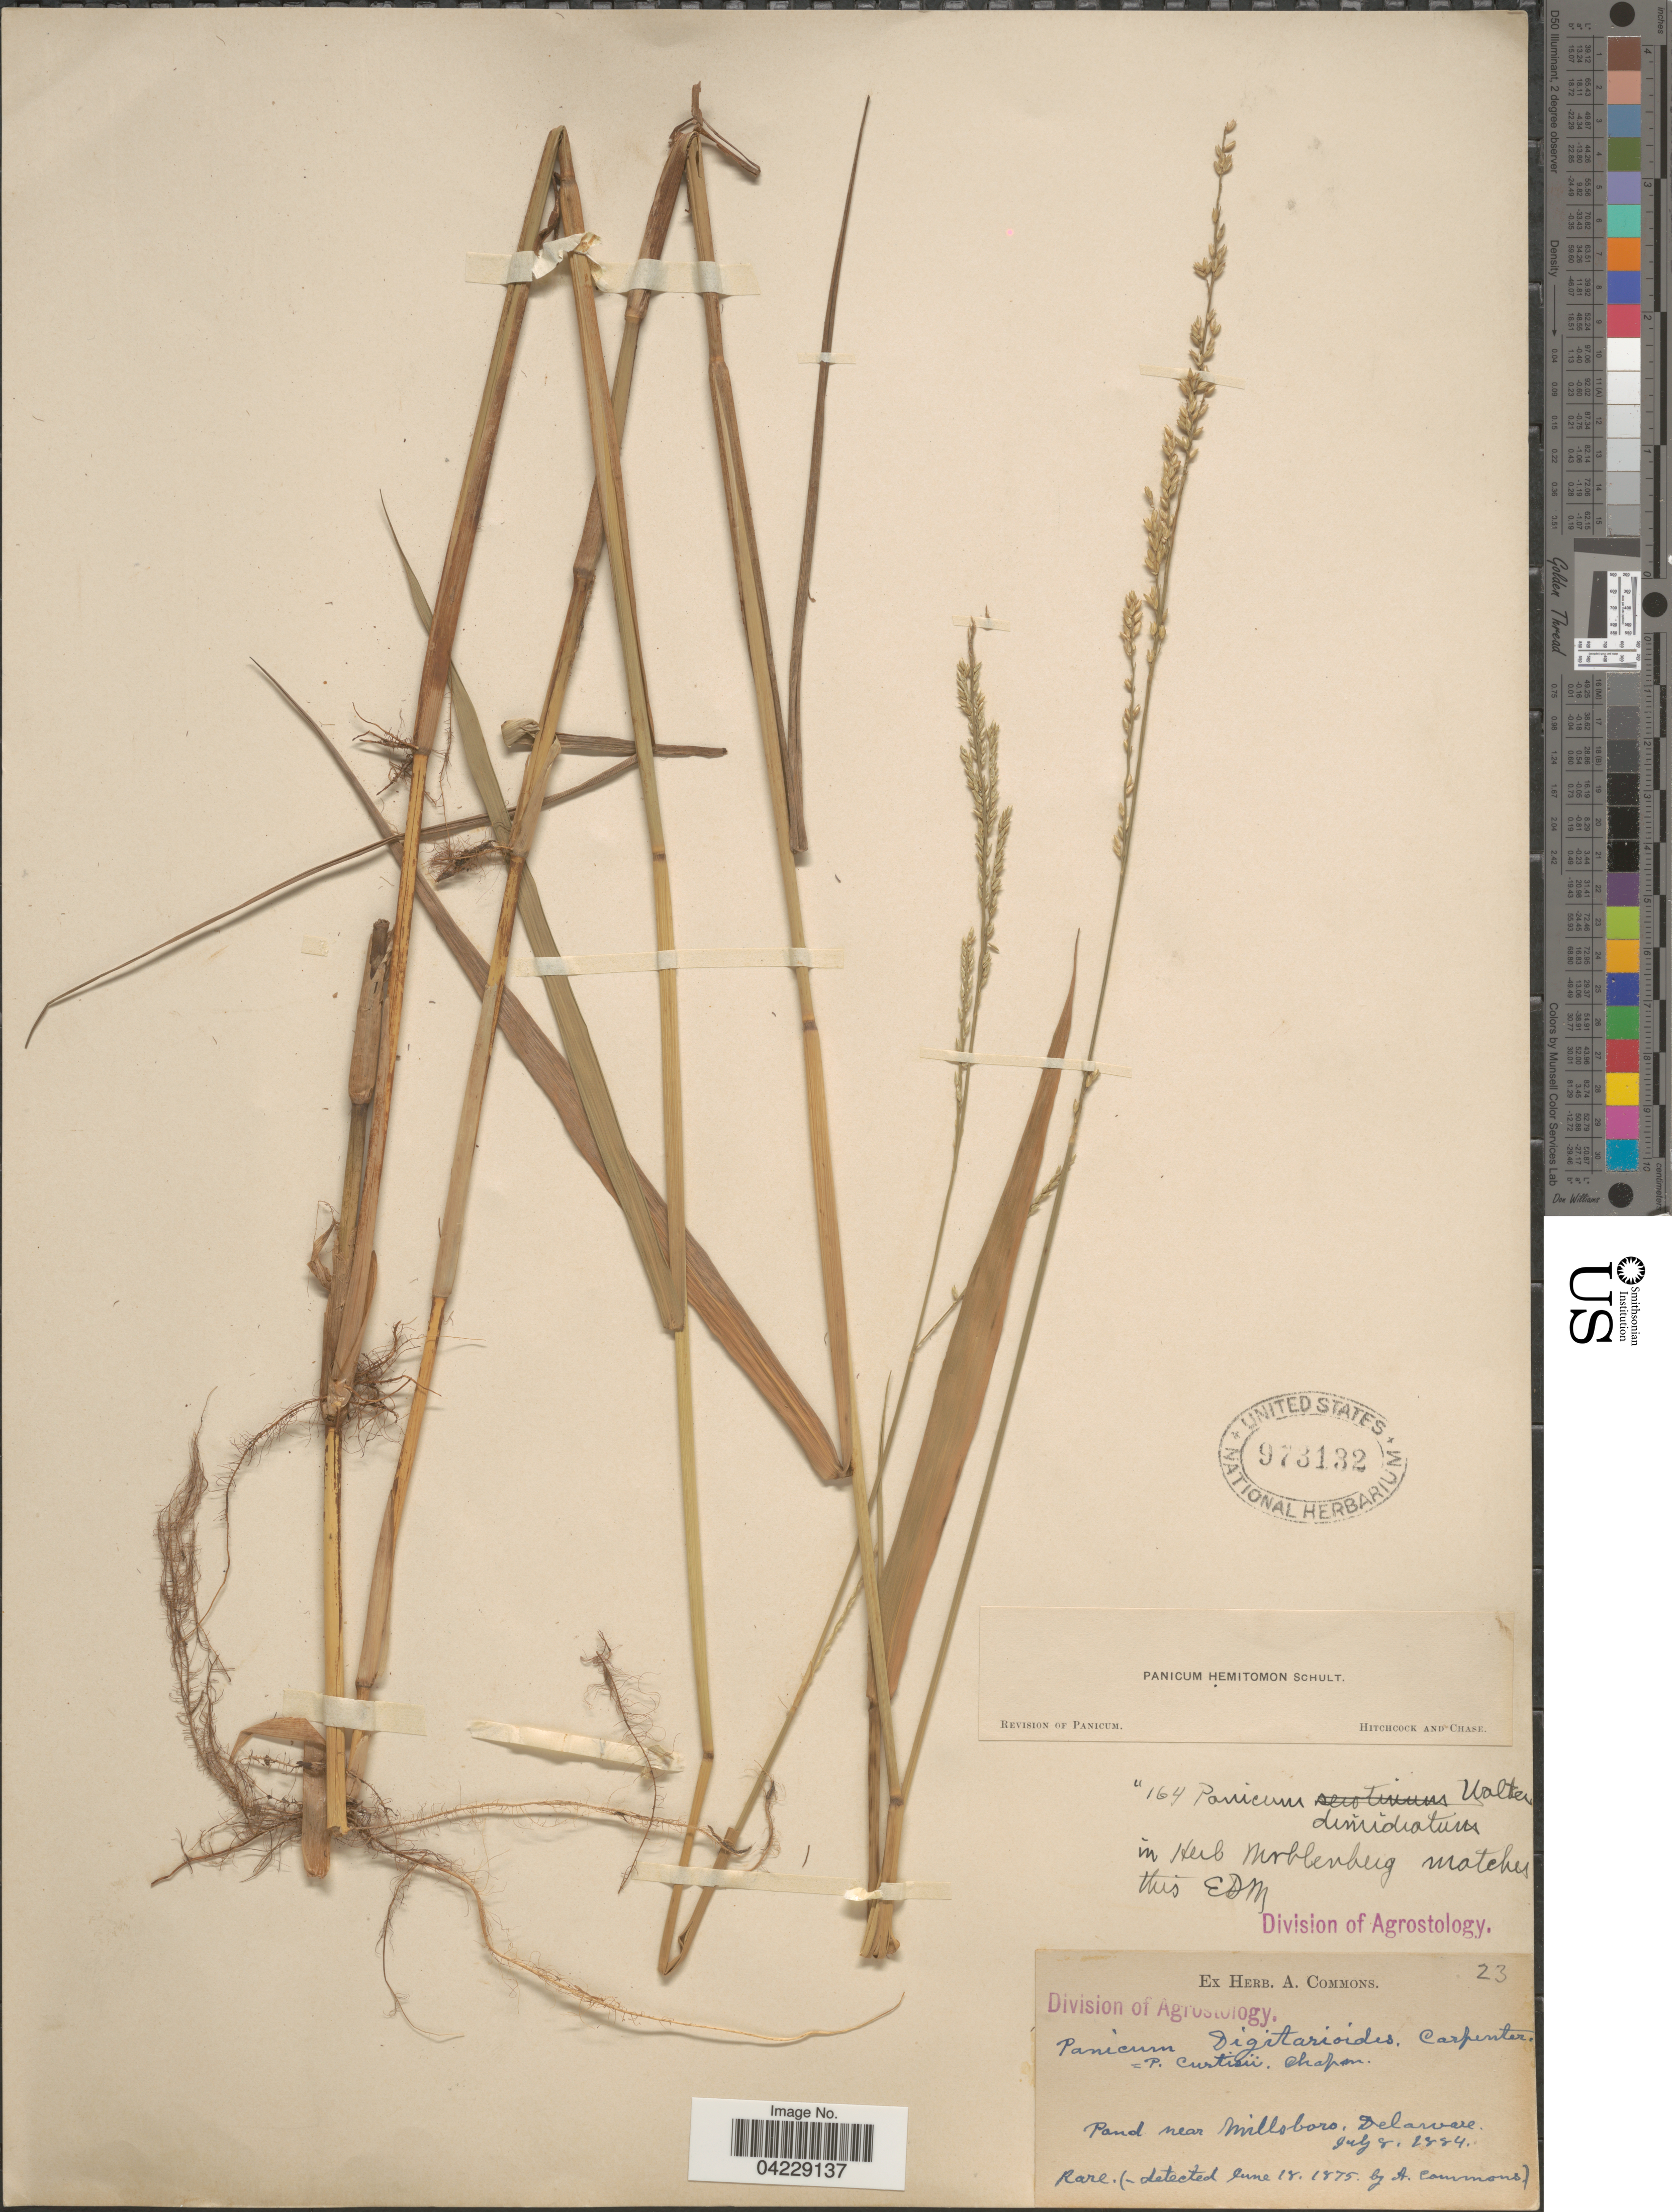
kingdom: Plantae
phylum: Tracheophyta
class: Liliopsida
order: Poales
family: Poaceae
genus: Hymenachne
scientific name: Hymenachne hemitomon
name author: (Schult.) C. C. Hsu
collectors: A. Commons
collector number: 23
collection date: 1884-07-08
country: United States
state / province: Delaware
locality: Pond near Millsboro.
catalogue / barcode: US 973132